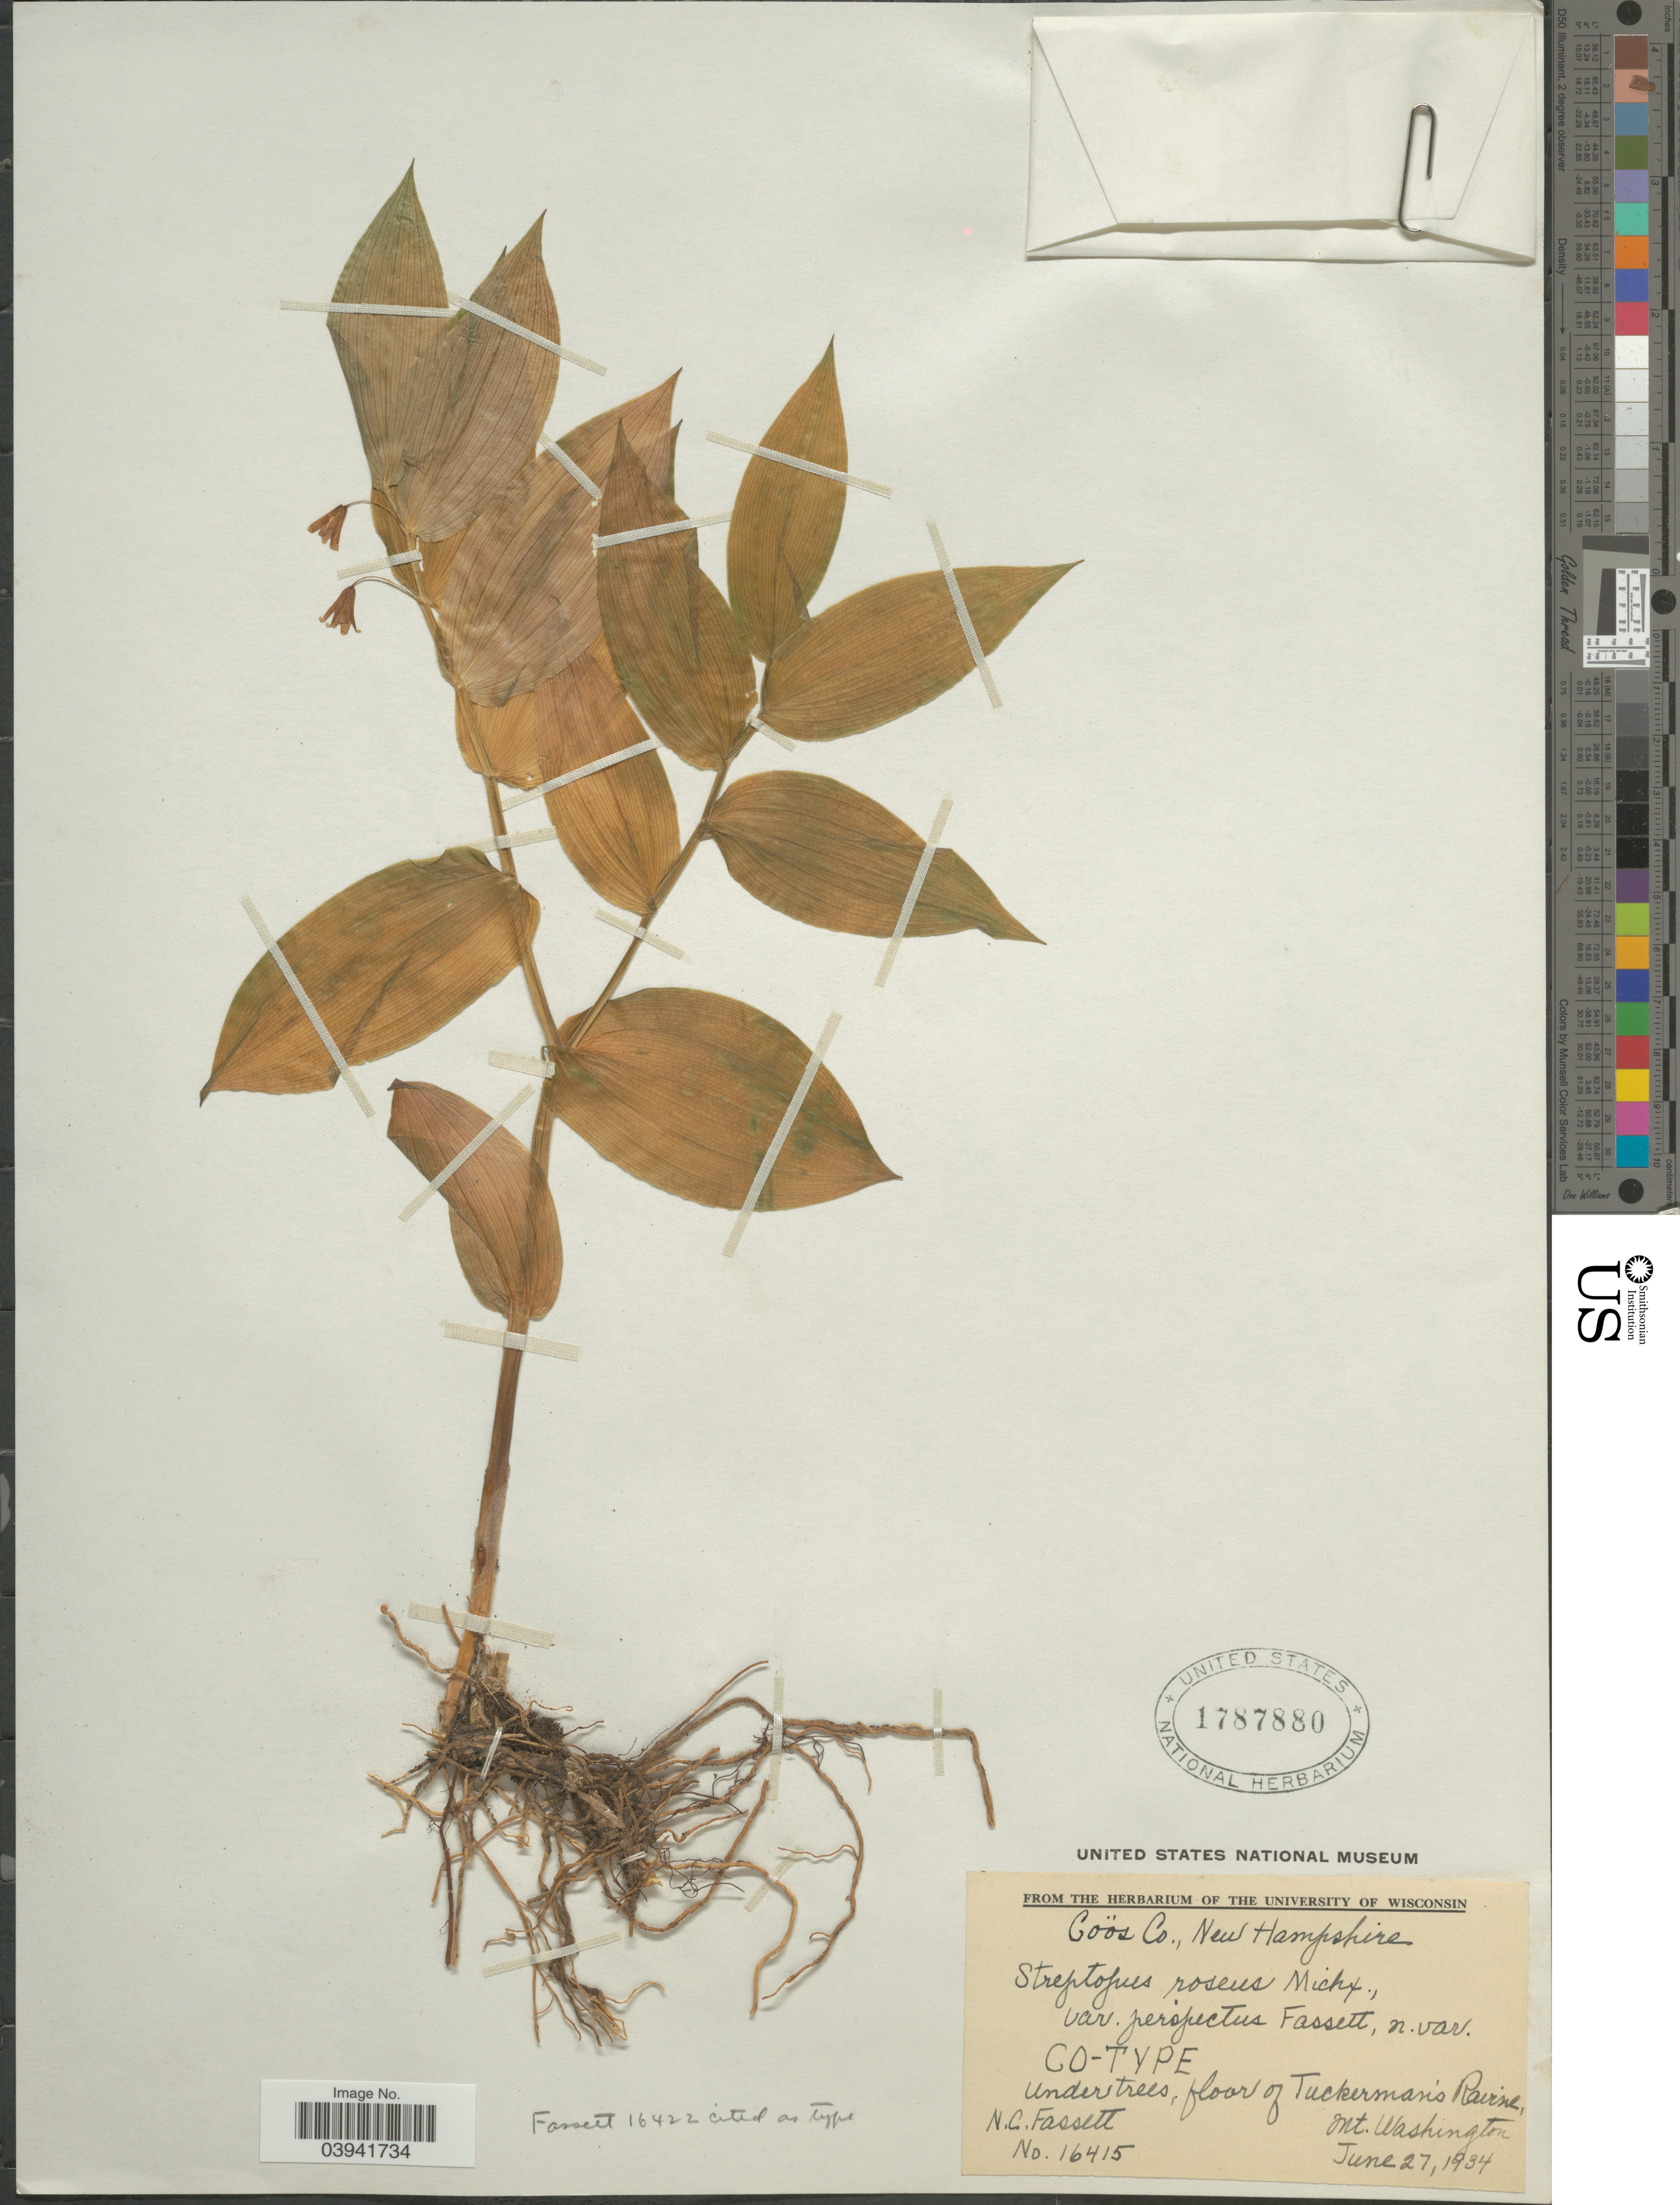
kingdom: Plantae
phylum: Tracheophyta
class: Liliopsida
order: Liliales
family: Liliaceae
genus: Streptopus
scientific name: Streptopus roseus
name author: Michx.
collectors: N. C. Fassett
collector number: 16415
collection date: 1934-06-27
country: United States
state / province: New Hampshire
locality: Coos Co. Floor of Tuckerman's Ravine, Mt. Washington.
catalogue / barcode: US 1787880